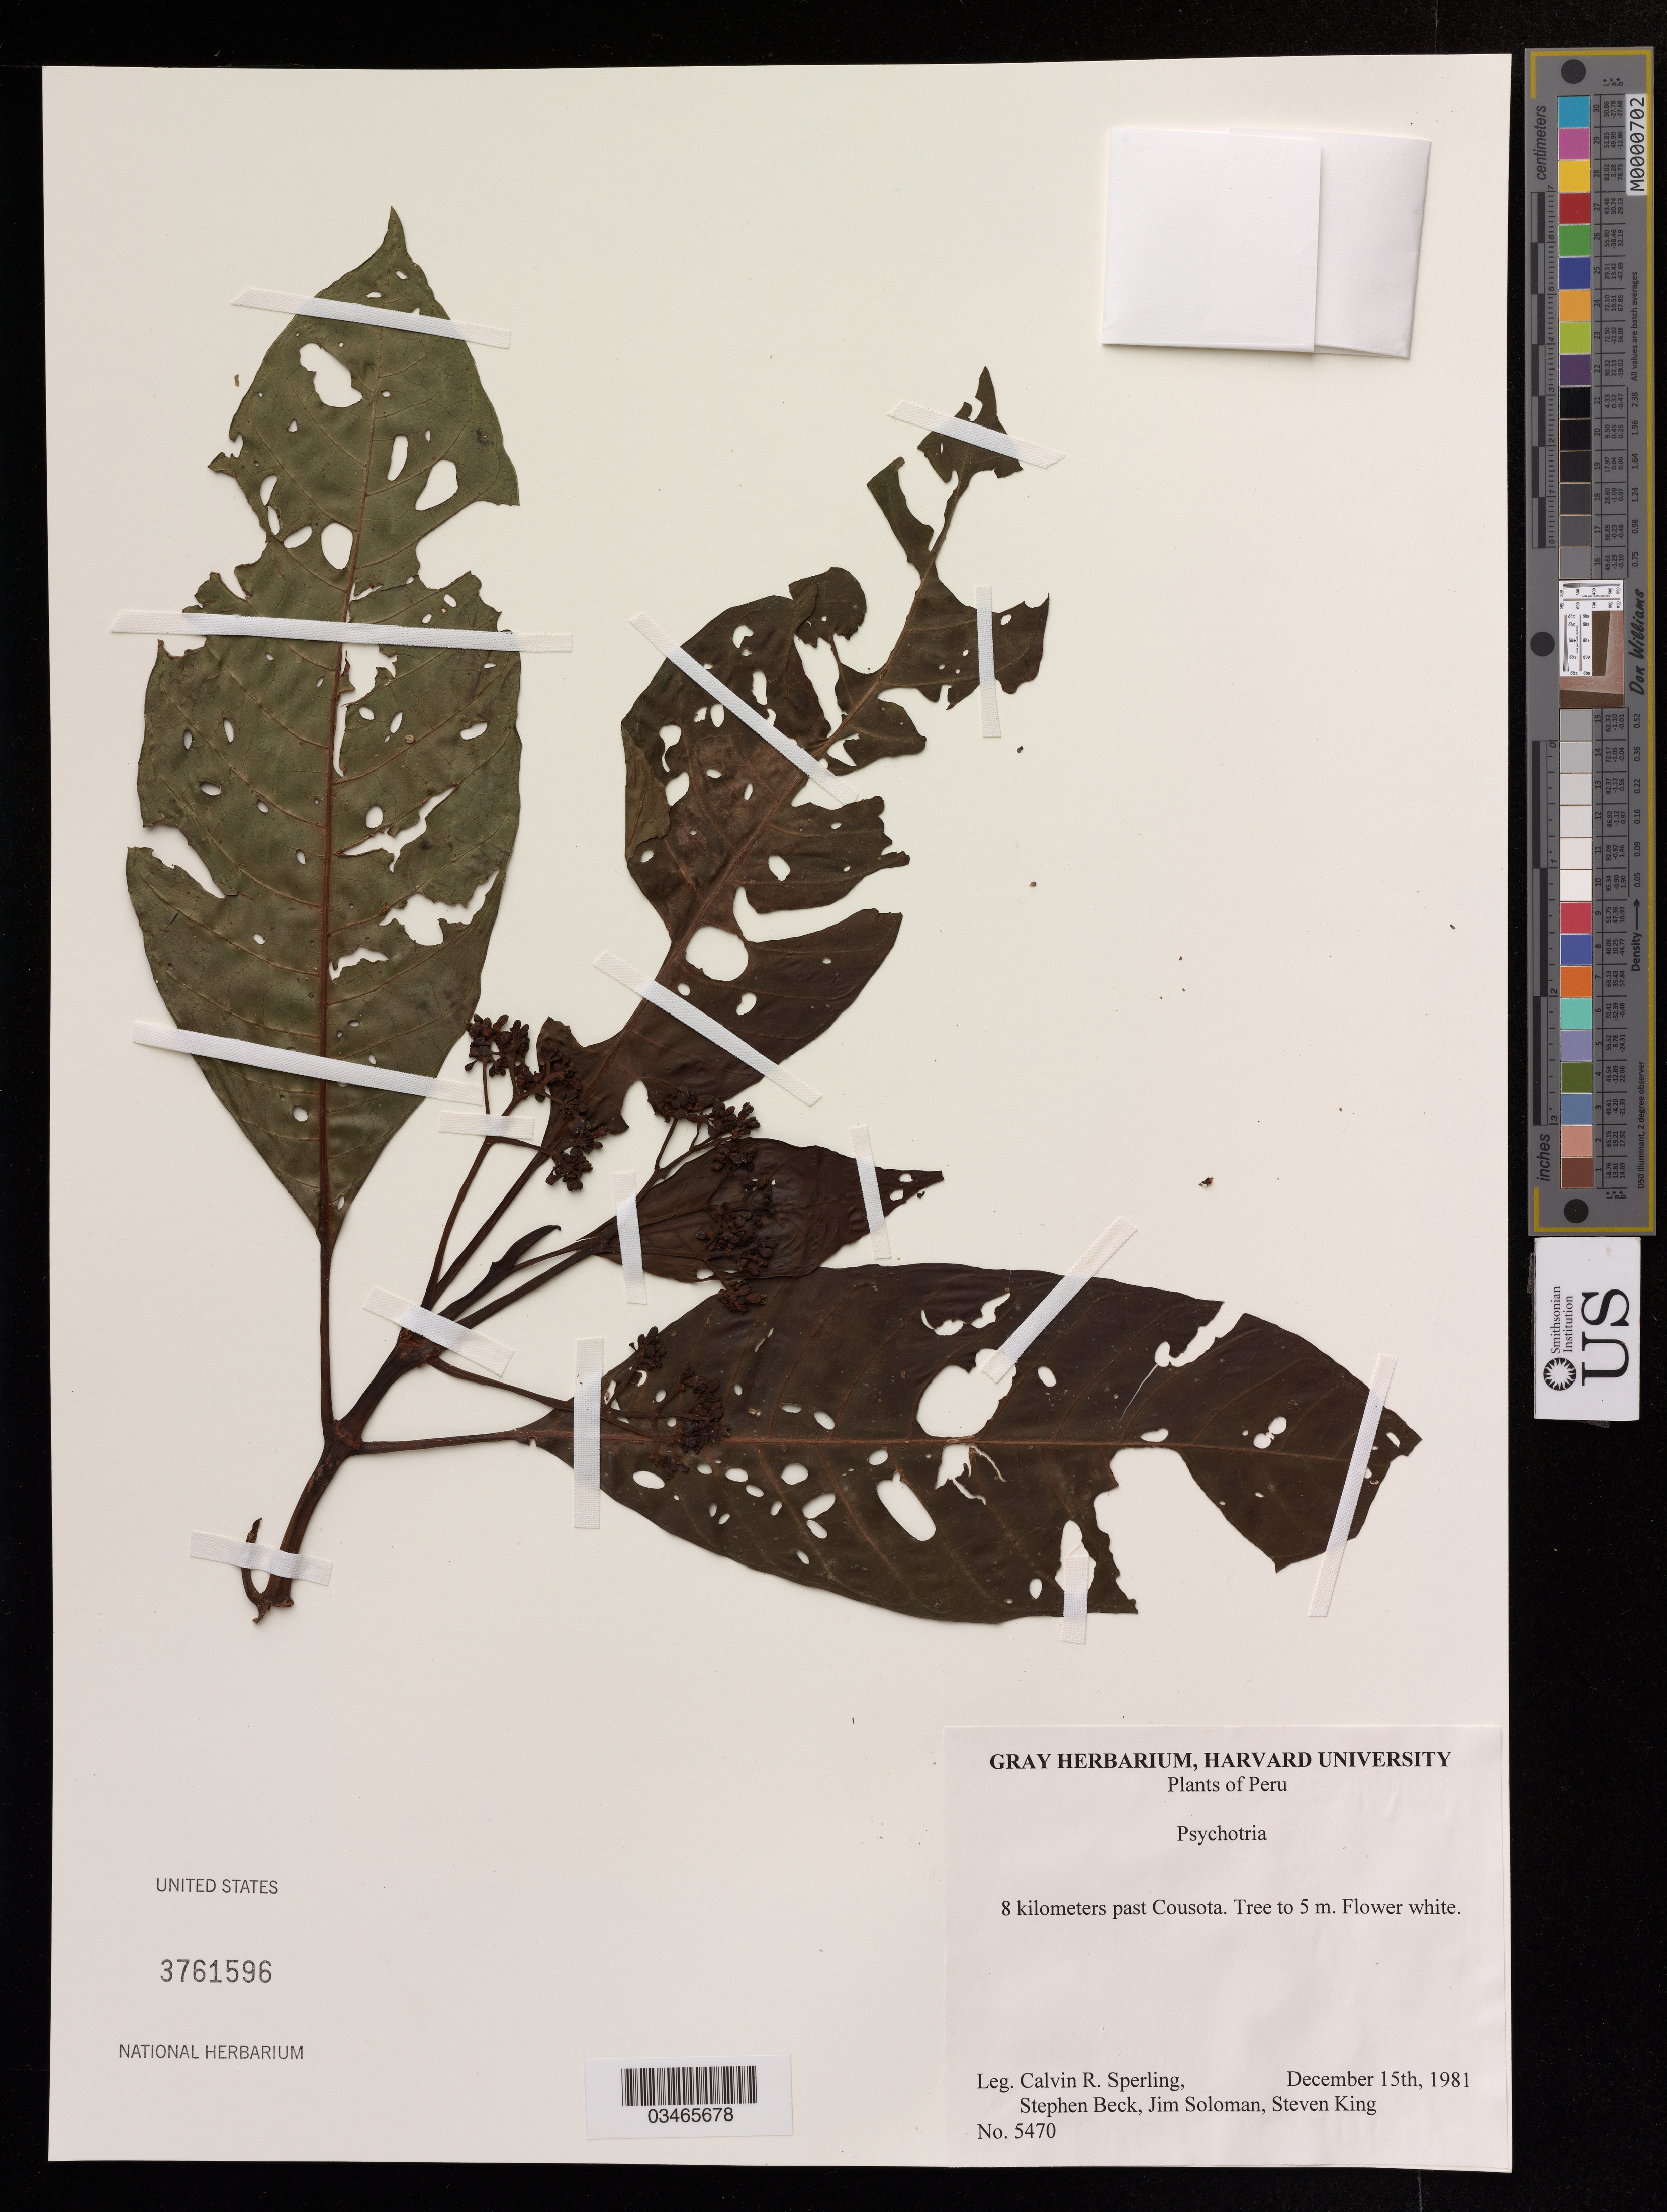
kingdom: Plantae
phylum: Tracheophyta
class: Magnoliopsida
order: Gentianales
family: Rubiaceae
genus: Psychotria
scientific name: Psychotria sp.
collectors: C. R. Sperling, S. Beck & J. Soloman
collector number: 5470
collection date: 1981-12-15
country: Peru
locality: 8 kilometers past Cousota.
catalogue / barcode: US 3761596